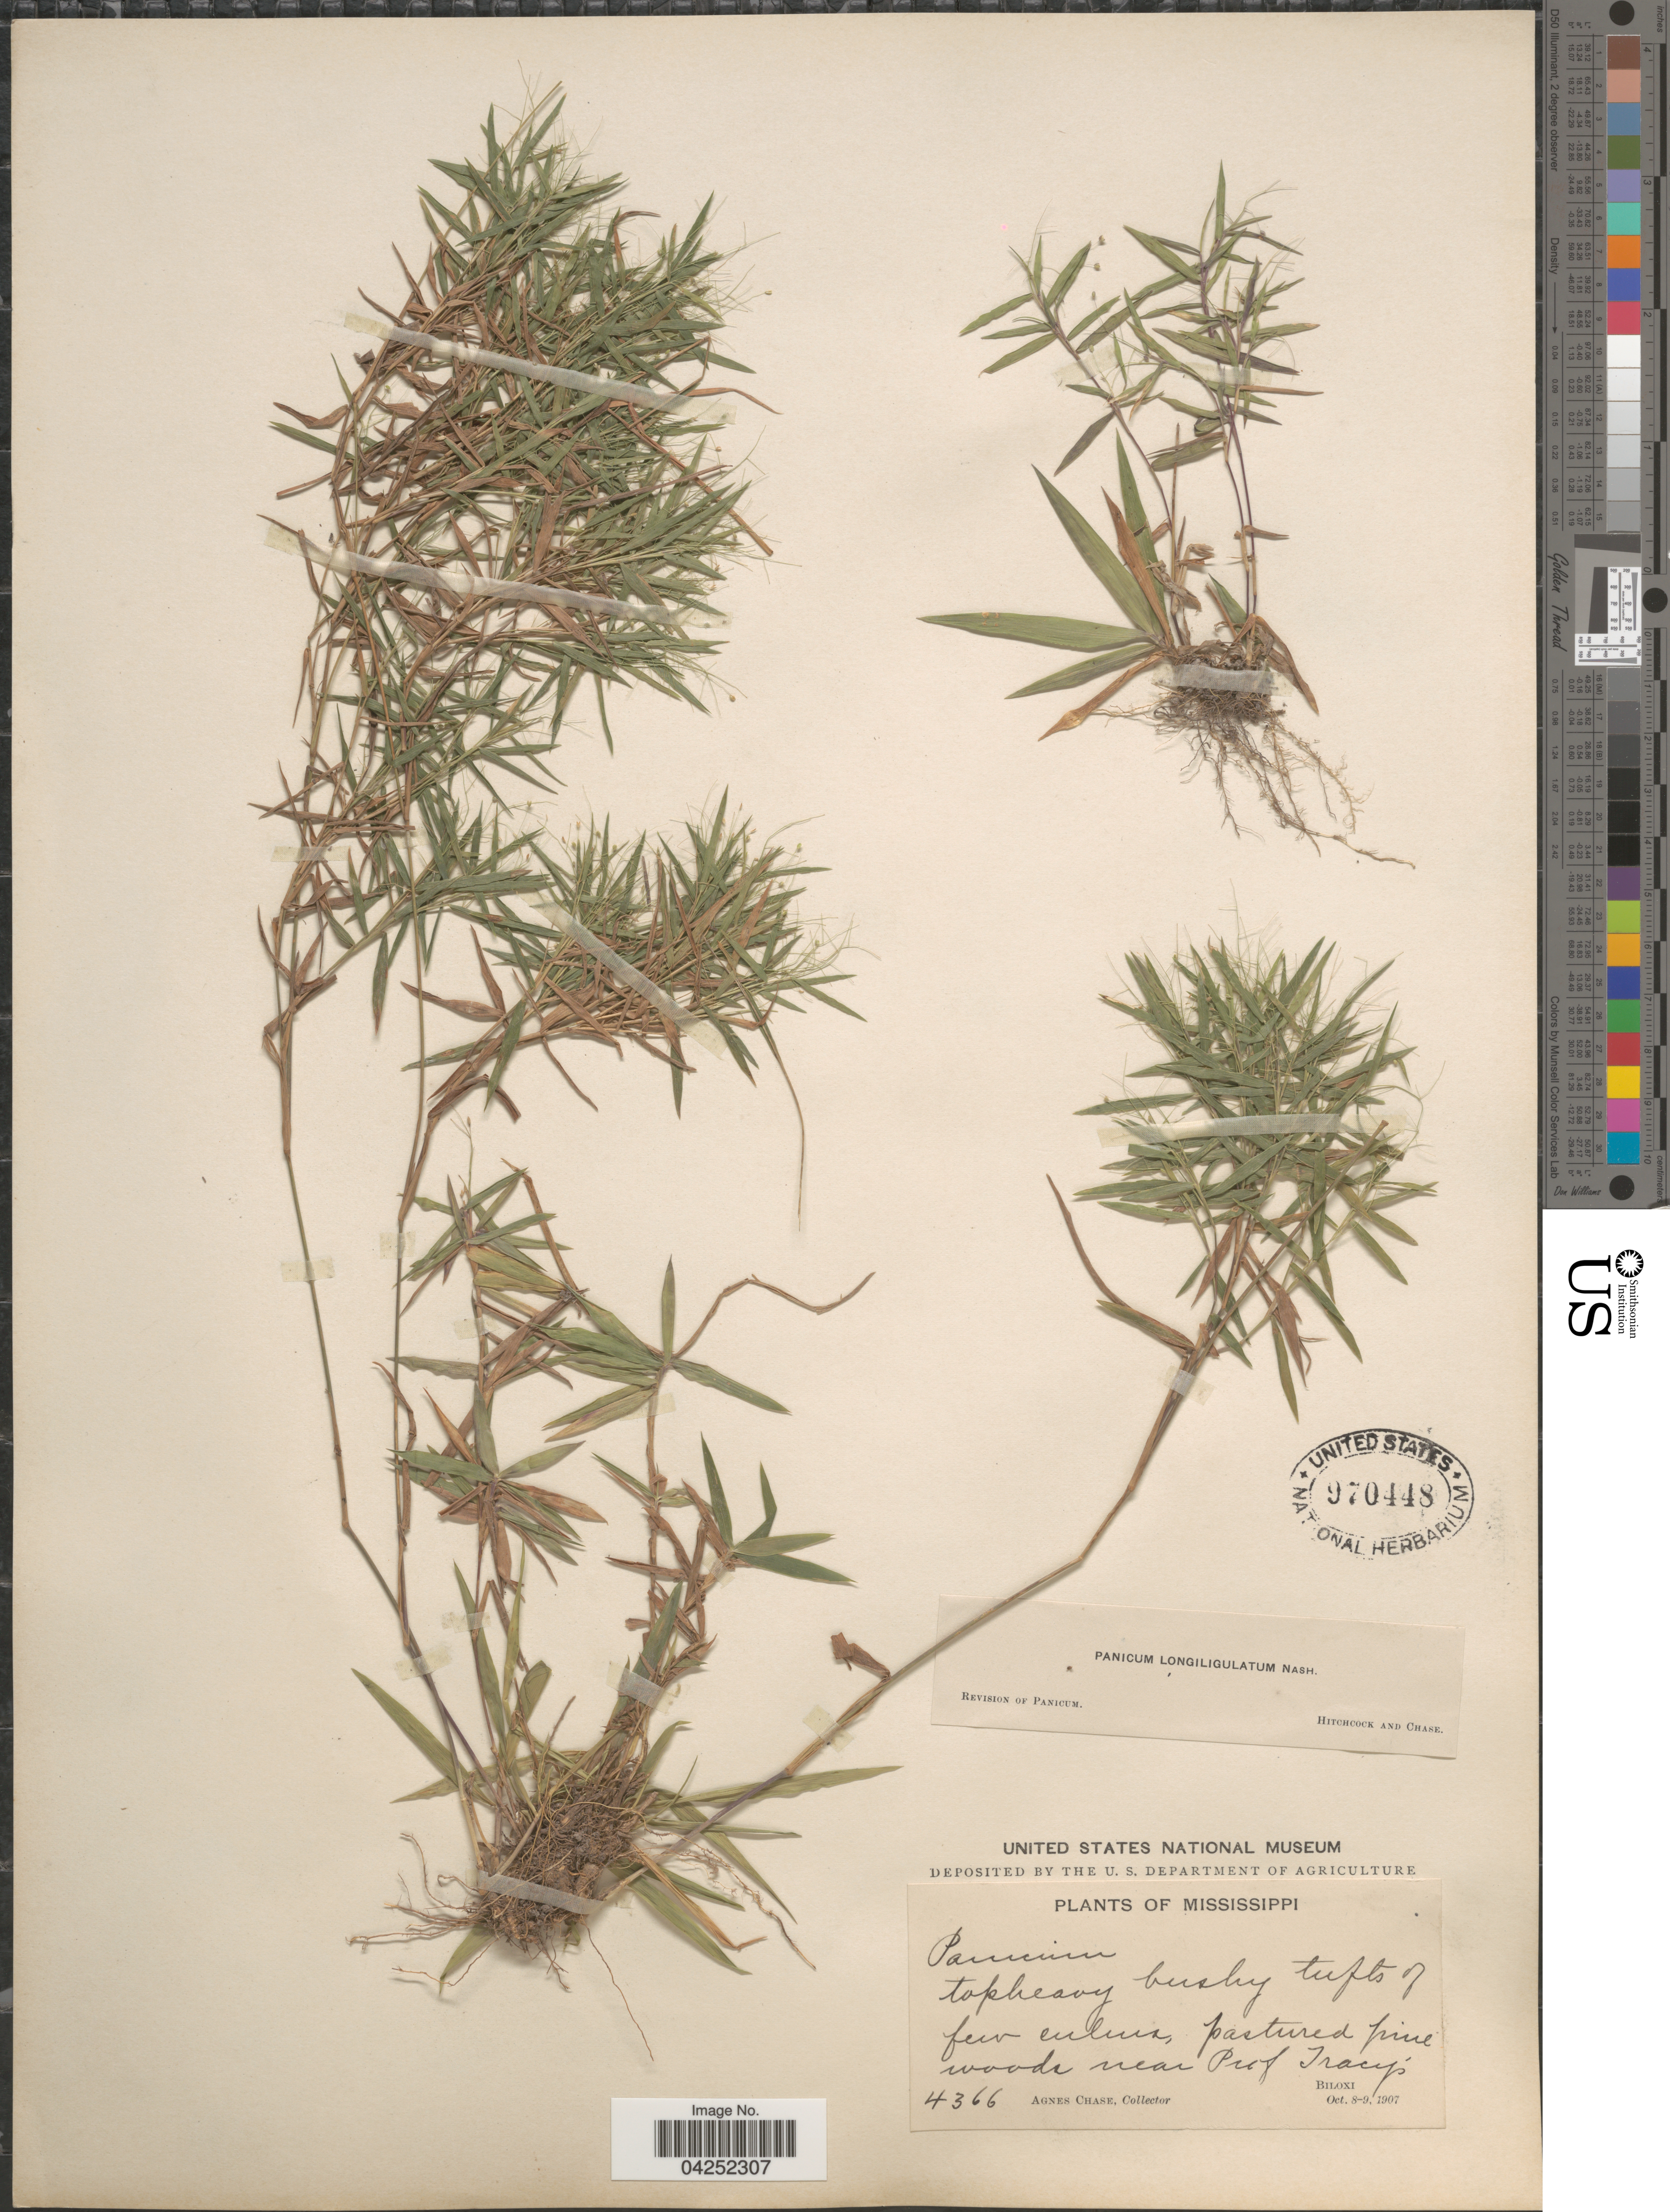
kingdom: Plantae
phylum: Tracheophyta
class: Liliopsida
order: Poales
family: Poaceae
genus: Dichanthelium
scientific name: Dichanthelium acuminatum var. longiligulatum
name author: (Nash) Gould & C.A. Clark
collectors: A. Chase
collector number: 4366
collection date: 1907-10-08/1907-10-09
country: United States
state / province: Mississippi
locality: Pastured pine woods near Prof Tracy's. Biloxi.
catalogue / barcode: US 970448